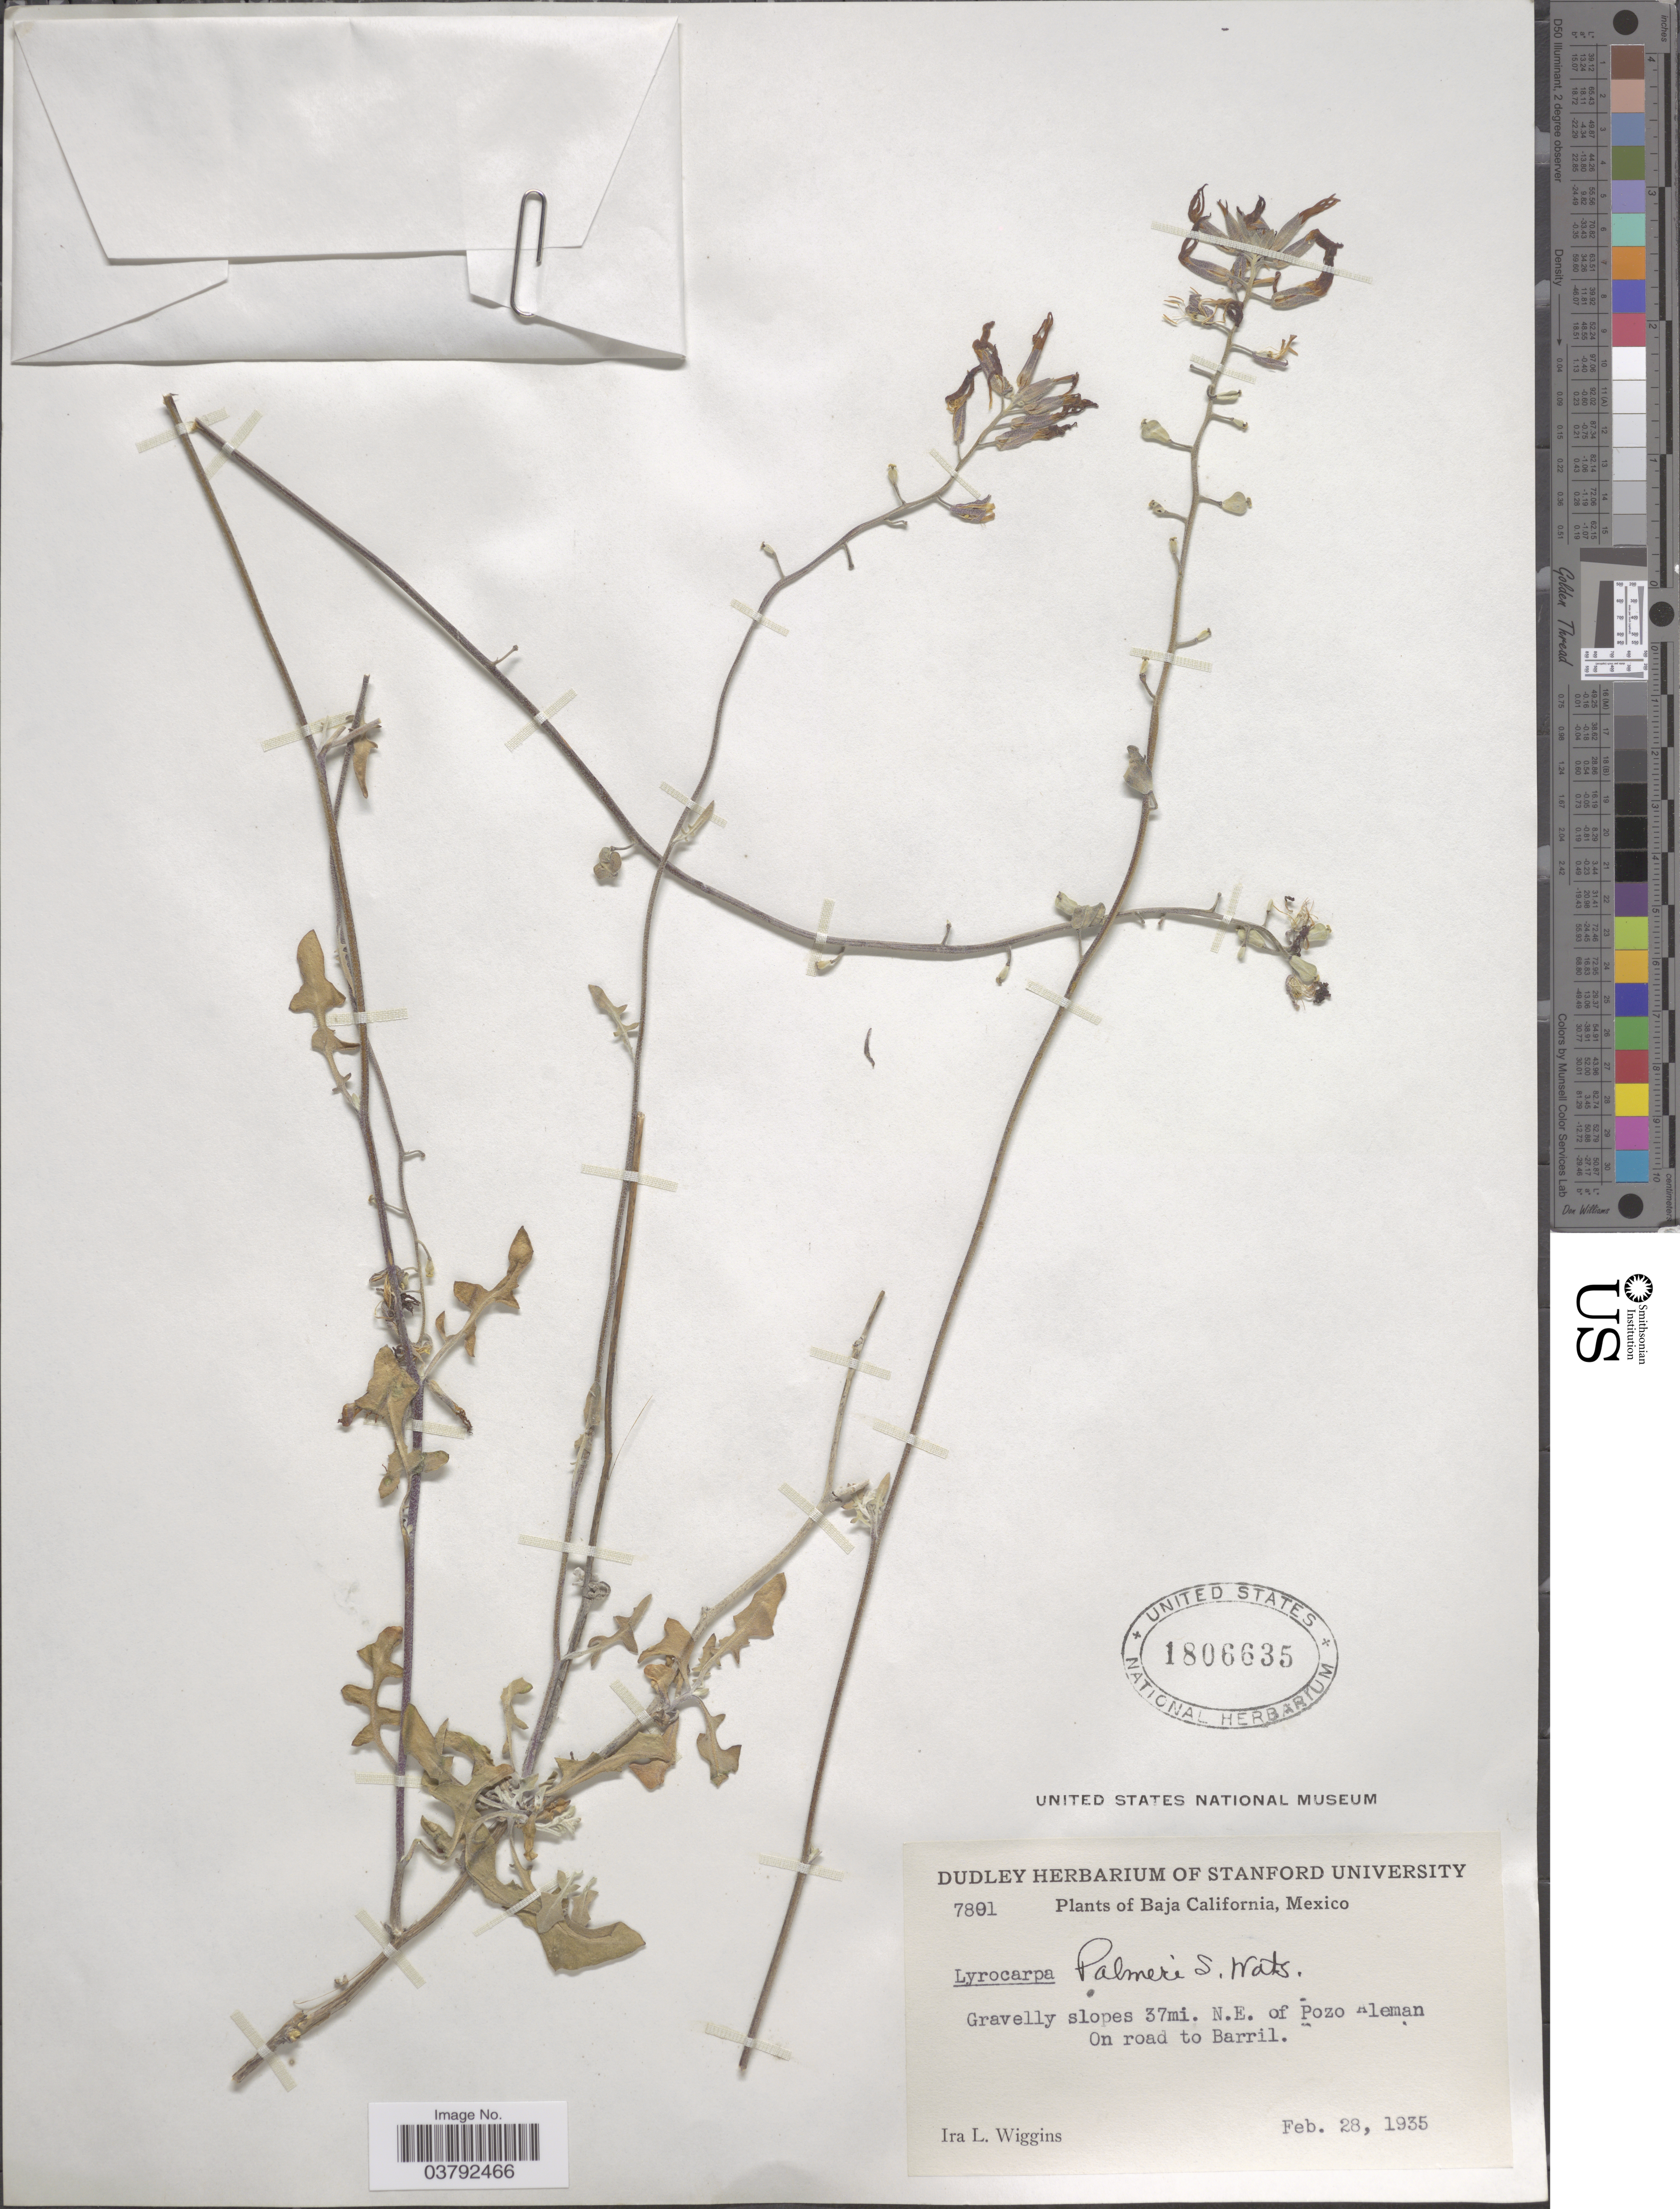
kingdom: Plantae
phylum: Tracheophyta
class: Magnoliopsida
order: Brassicales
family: Brassicaceae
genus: Lyrocarpa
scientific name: Lyrocarpa coulteri var. palmeri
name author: (S. Watson) Rollins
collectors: I. L. Wiggins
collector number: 7801*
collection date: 1935-02-28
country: Mexico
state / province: Baja California Norte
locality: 37mi. N.E. of Pozo Aleman. On road to Barril.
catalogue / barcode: US 1806635